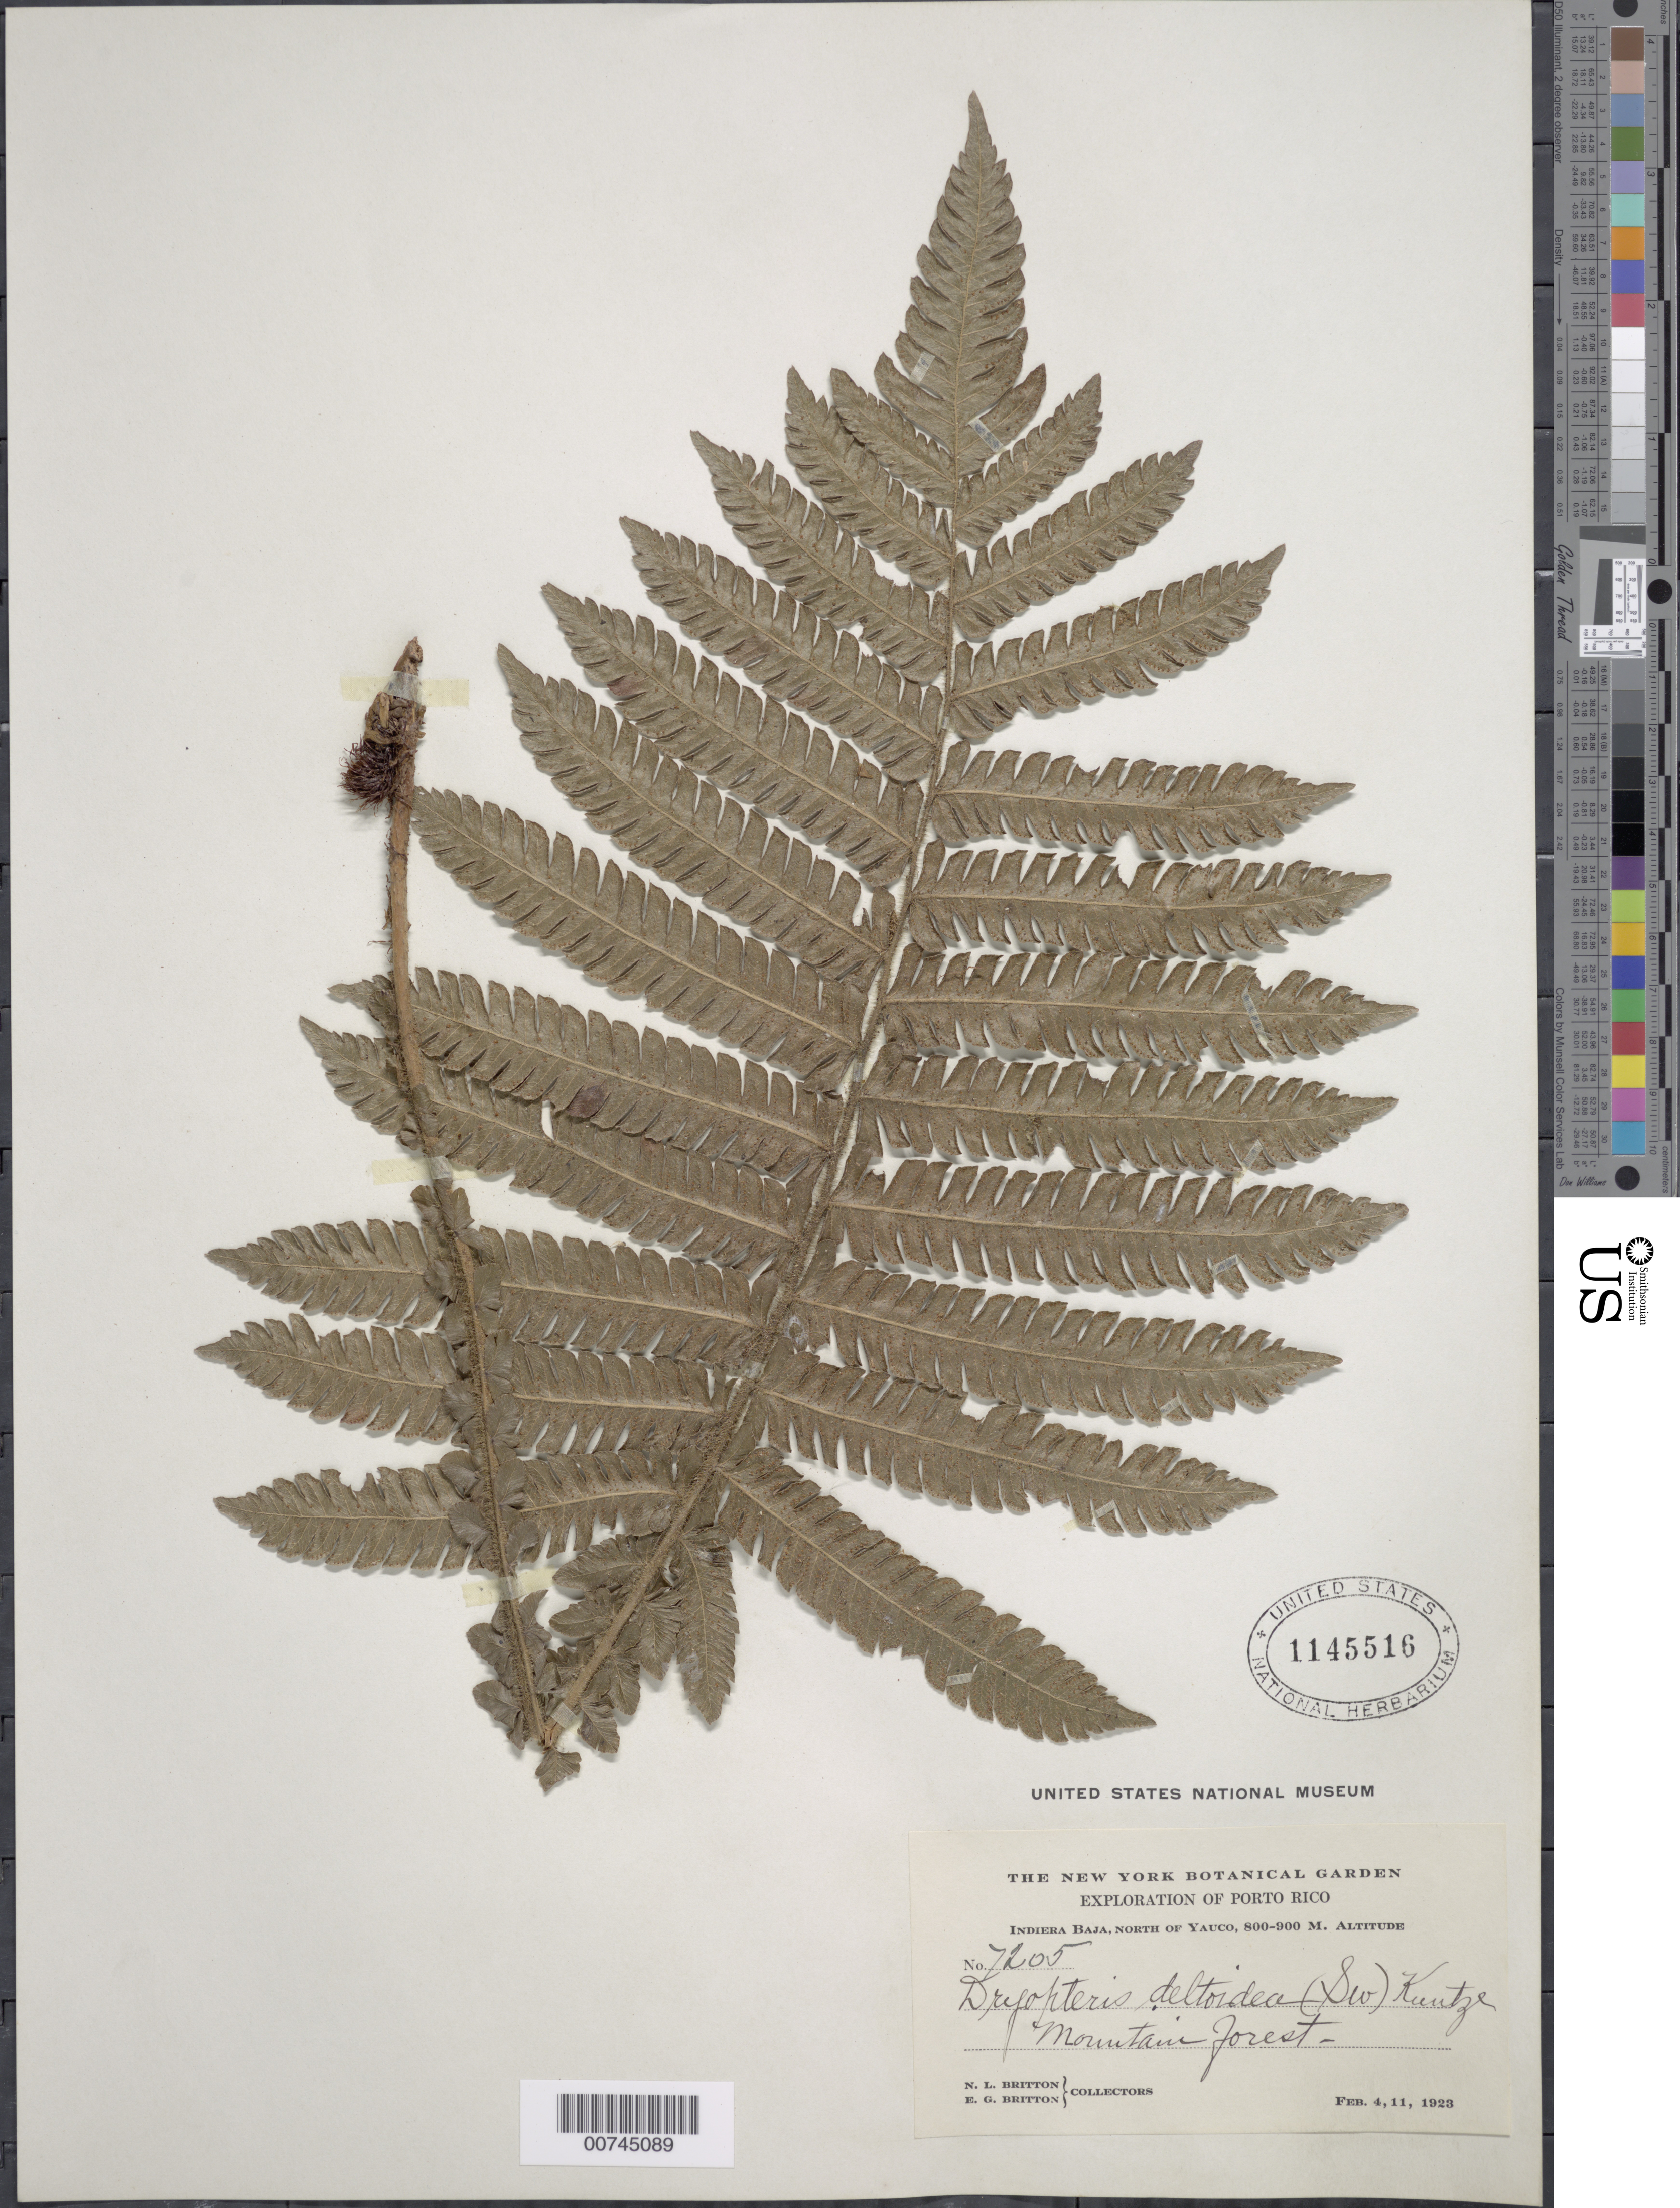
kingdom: Plantae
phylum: Tracheophyta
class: Polypodiopsida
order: Polypodiales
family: Thelypteridaceae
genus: Steiropteris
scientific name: Steiropteris deltoidea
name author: (Sw.) Pic. Serm.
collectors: N. Britton & E. G. Britton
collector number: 7205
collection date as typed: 04 Feb 1923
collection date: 1923-02-04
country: Puerto Rico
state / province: Yauco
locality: Indiera Baja, North of Yauco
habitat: Mountain forest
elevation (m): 800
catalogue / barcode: US 1145516